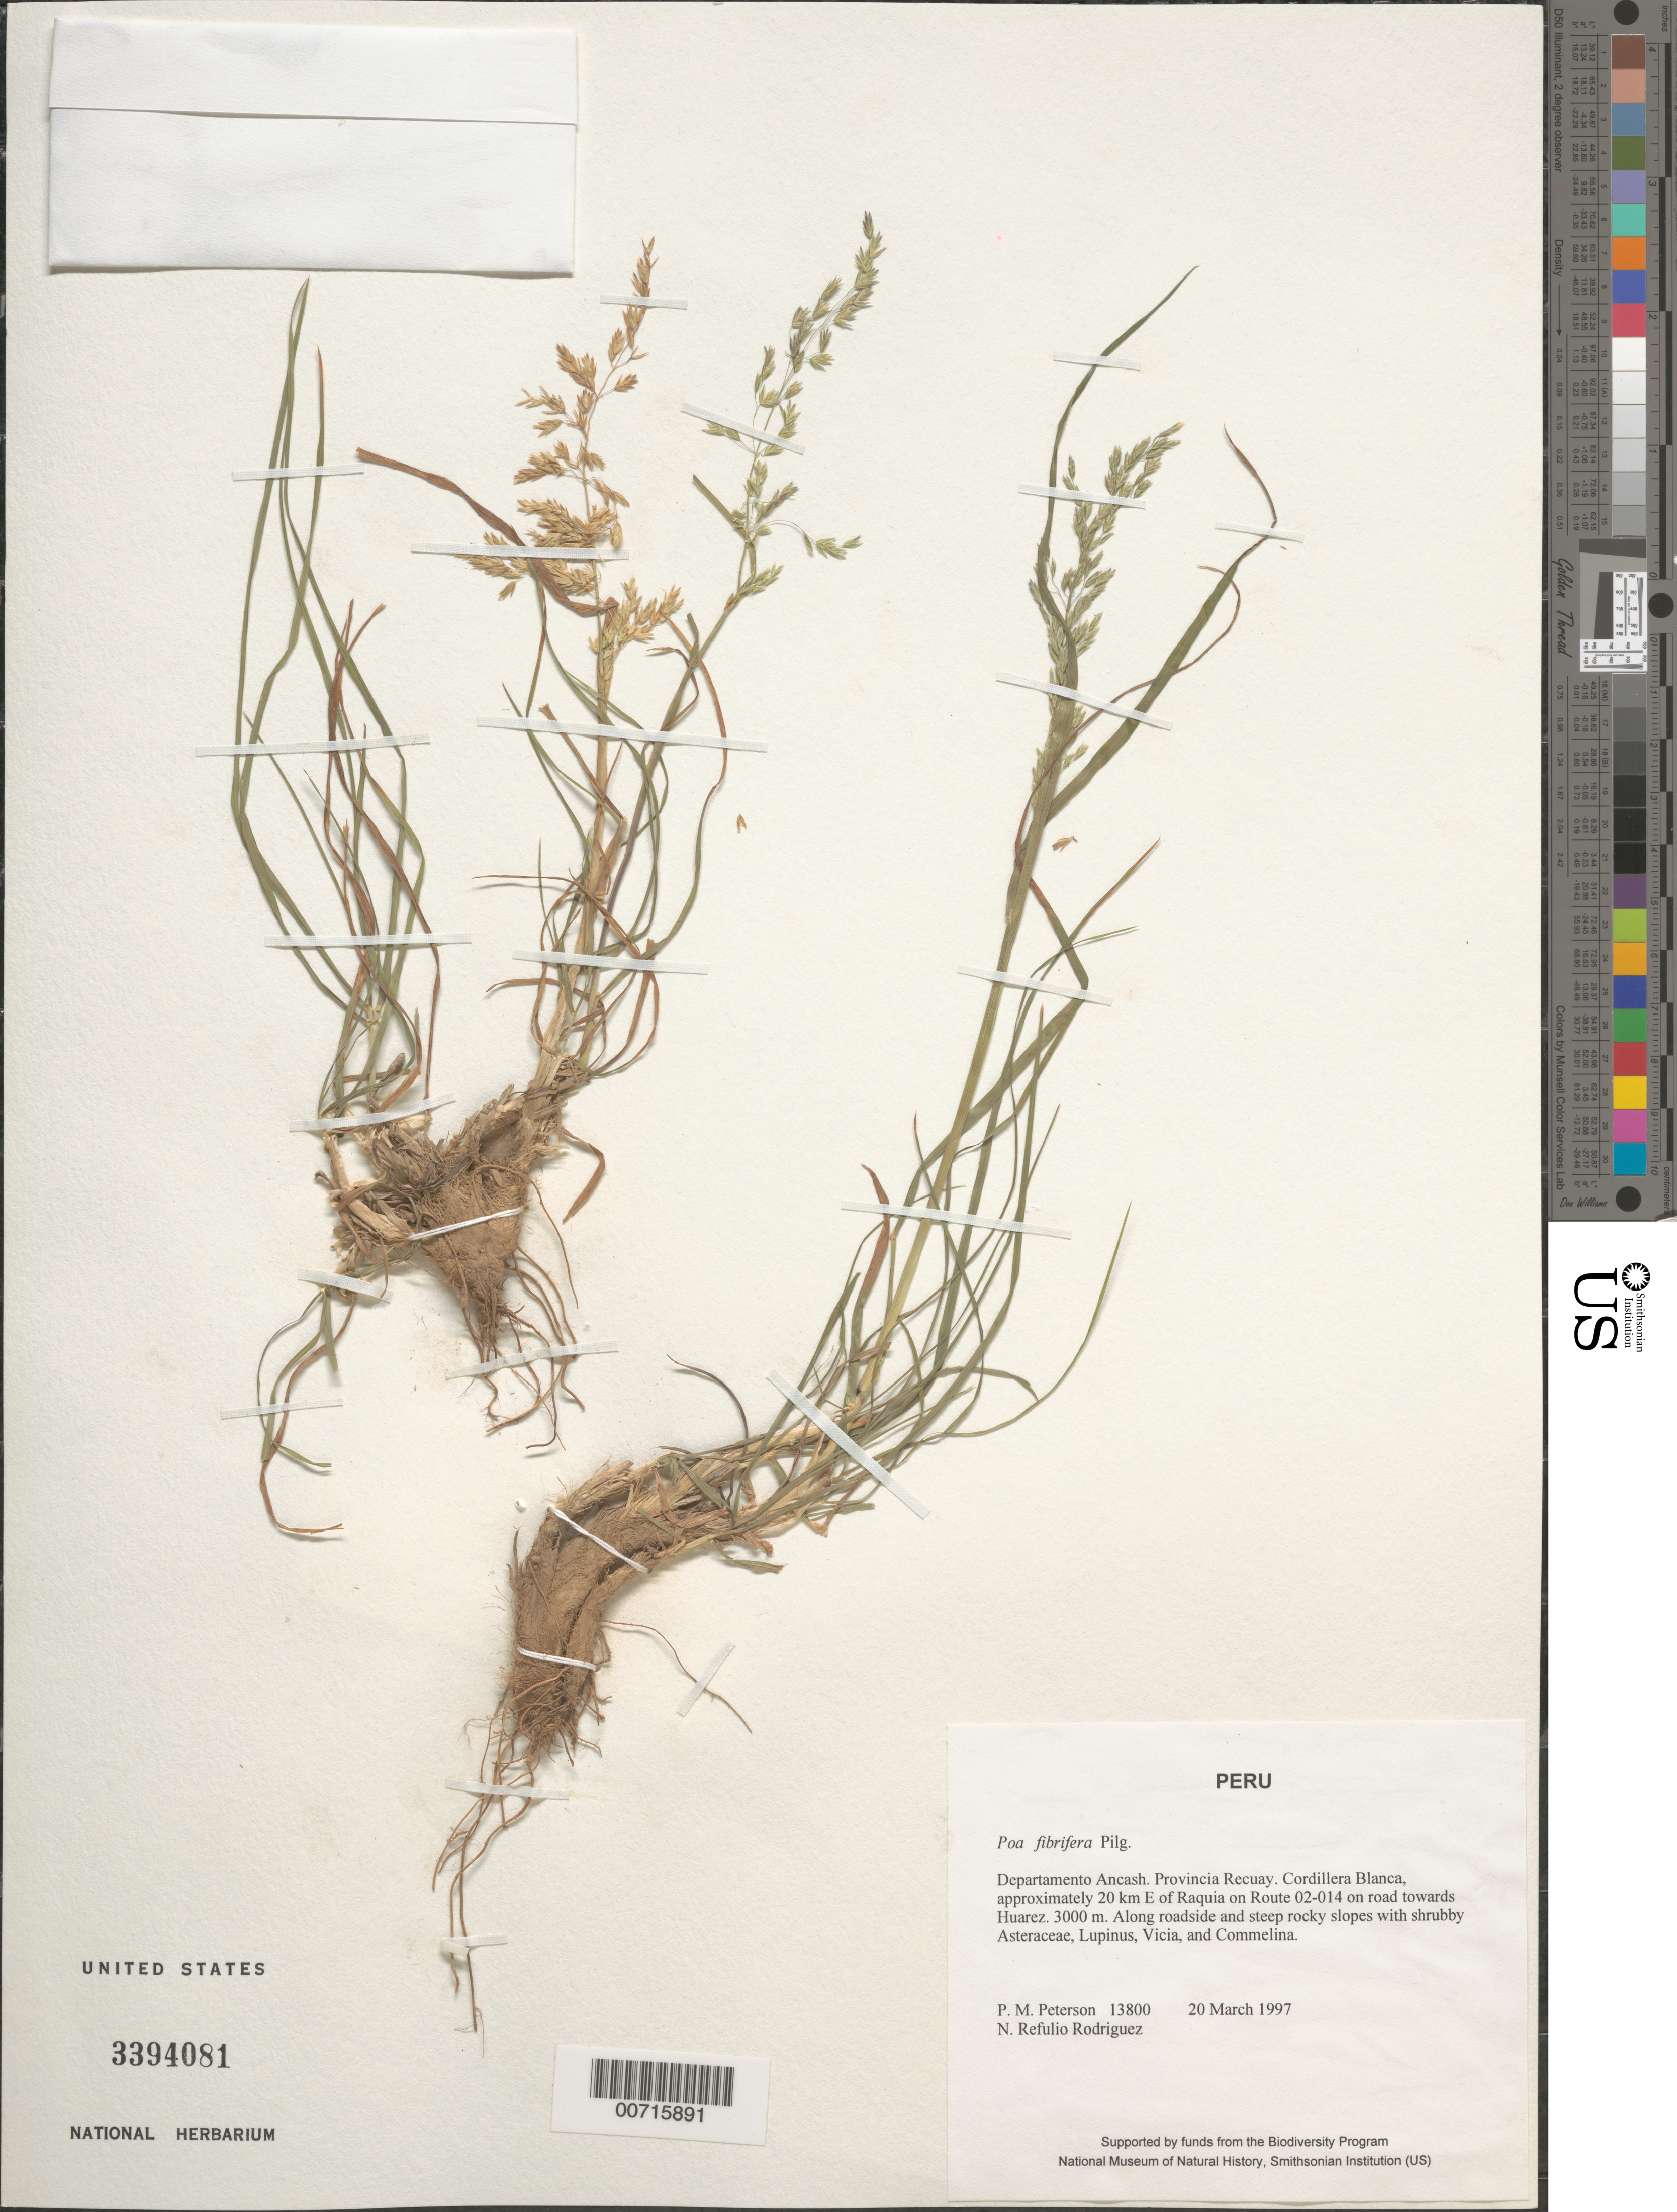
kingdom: Plantae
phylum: Tracheophyta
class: Liliopsida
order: Poales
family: Poaceae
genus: Poa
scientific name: Poa fibrifera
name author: Pilg.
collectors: P. M. Peterson & N. Refulio-Rodríguez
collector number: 13800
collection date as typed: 20 Mar 1997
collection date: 1997-03-20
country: Peru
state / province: Ancash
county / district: Recuay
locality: Cordillera Blanca, approximately 20 km E of Raquia on Route 02-014 on road towards Huarez.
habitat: Along roadside and steep rocky slopes with shruby Asteraceae, Lupinus, Vicia, and Commelina.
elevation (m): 3000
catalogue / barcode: US 3394081